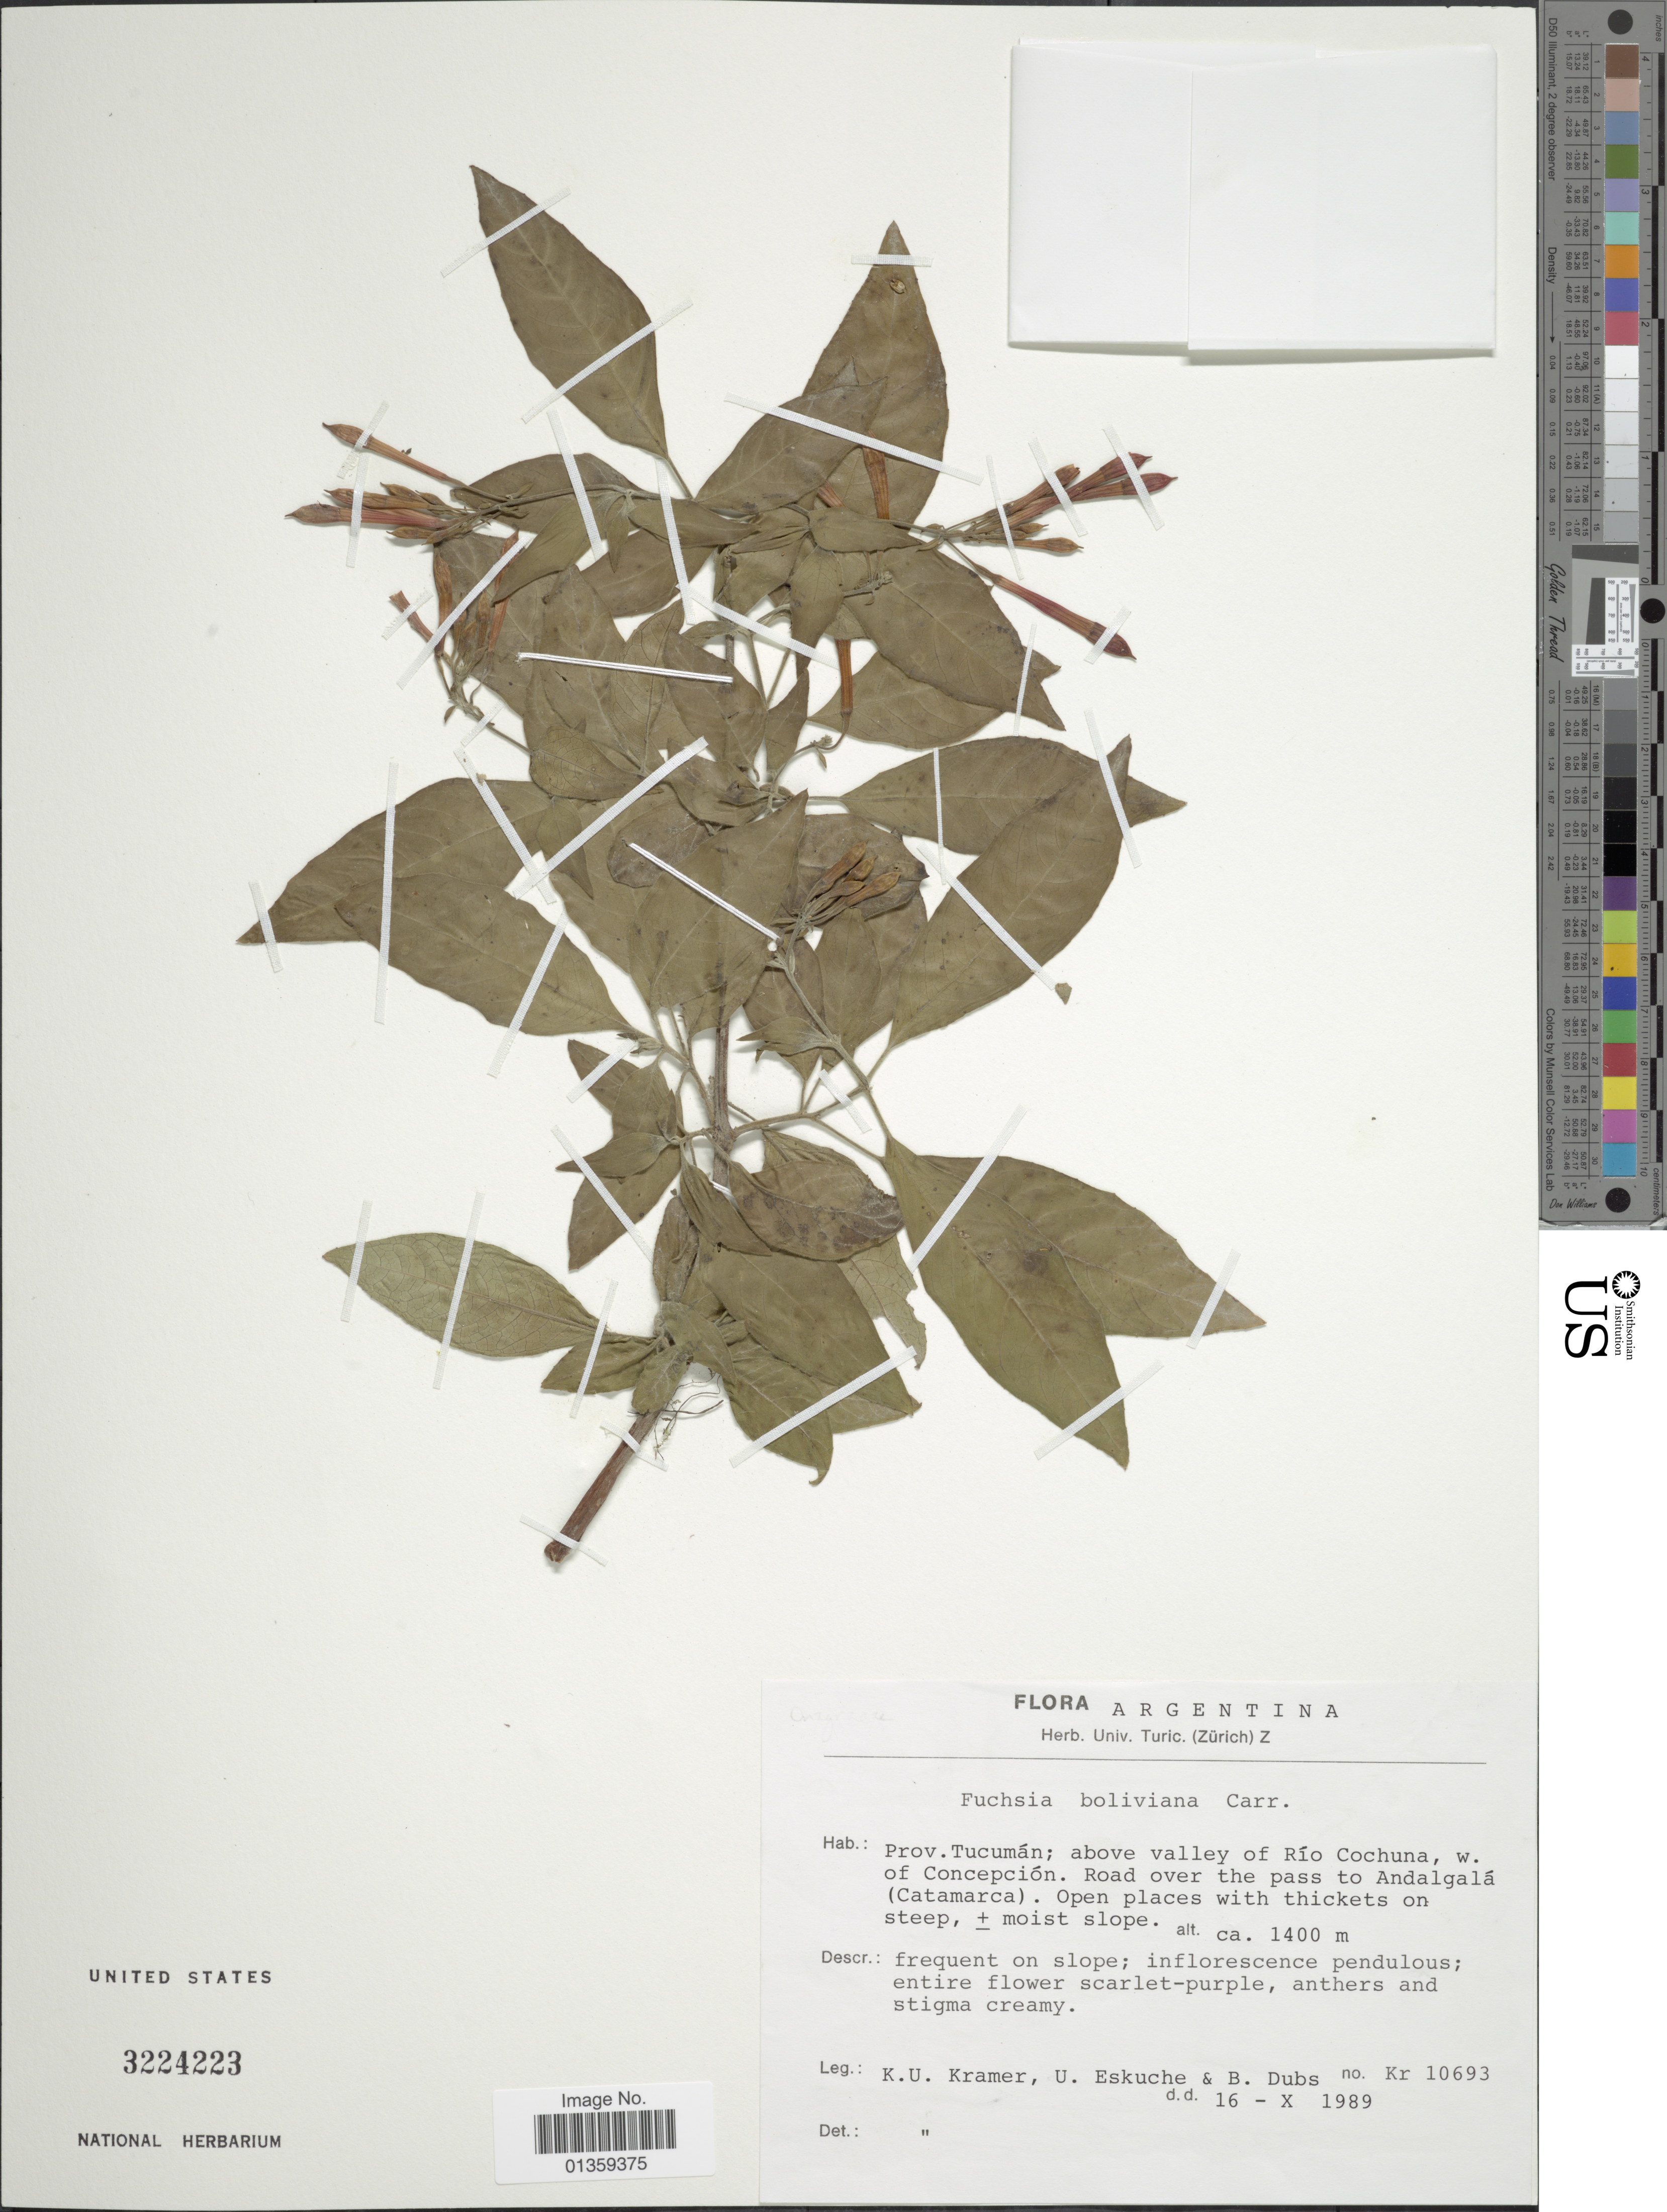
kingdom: Plantae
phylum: Tracheophyta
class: Magnoliopsida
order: Myrtales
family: Onagraceae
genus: Fuchsia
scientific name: Fuchsia boliviana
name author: Carrière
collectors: K. U. Kramer, U. Eskuche & B. Dubs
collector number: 10693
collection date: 1989-10-16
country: Argentina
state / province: Tucuman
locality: Above valley of Río Cochuna, w. of Concepción. Road over the pass to Andalgalá (Catamarca)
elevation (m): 1400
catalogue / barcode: US 3224223